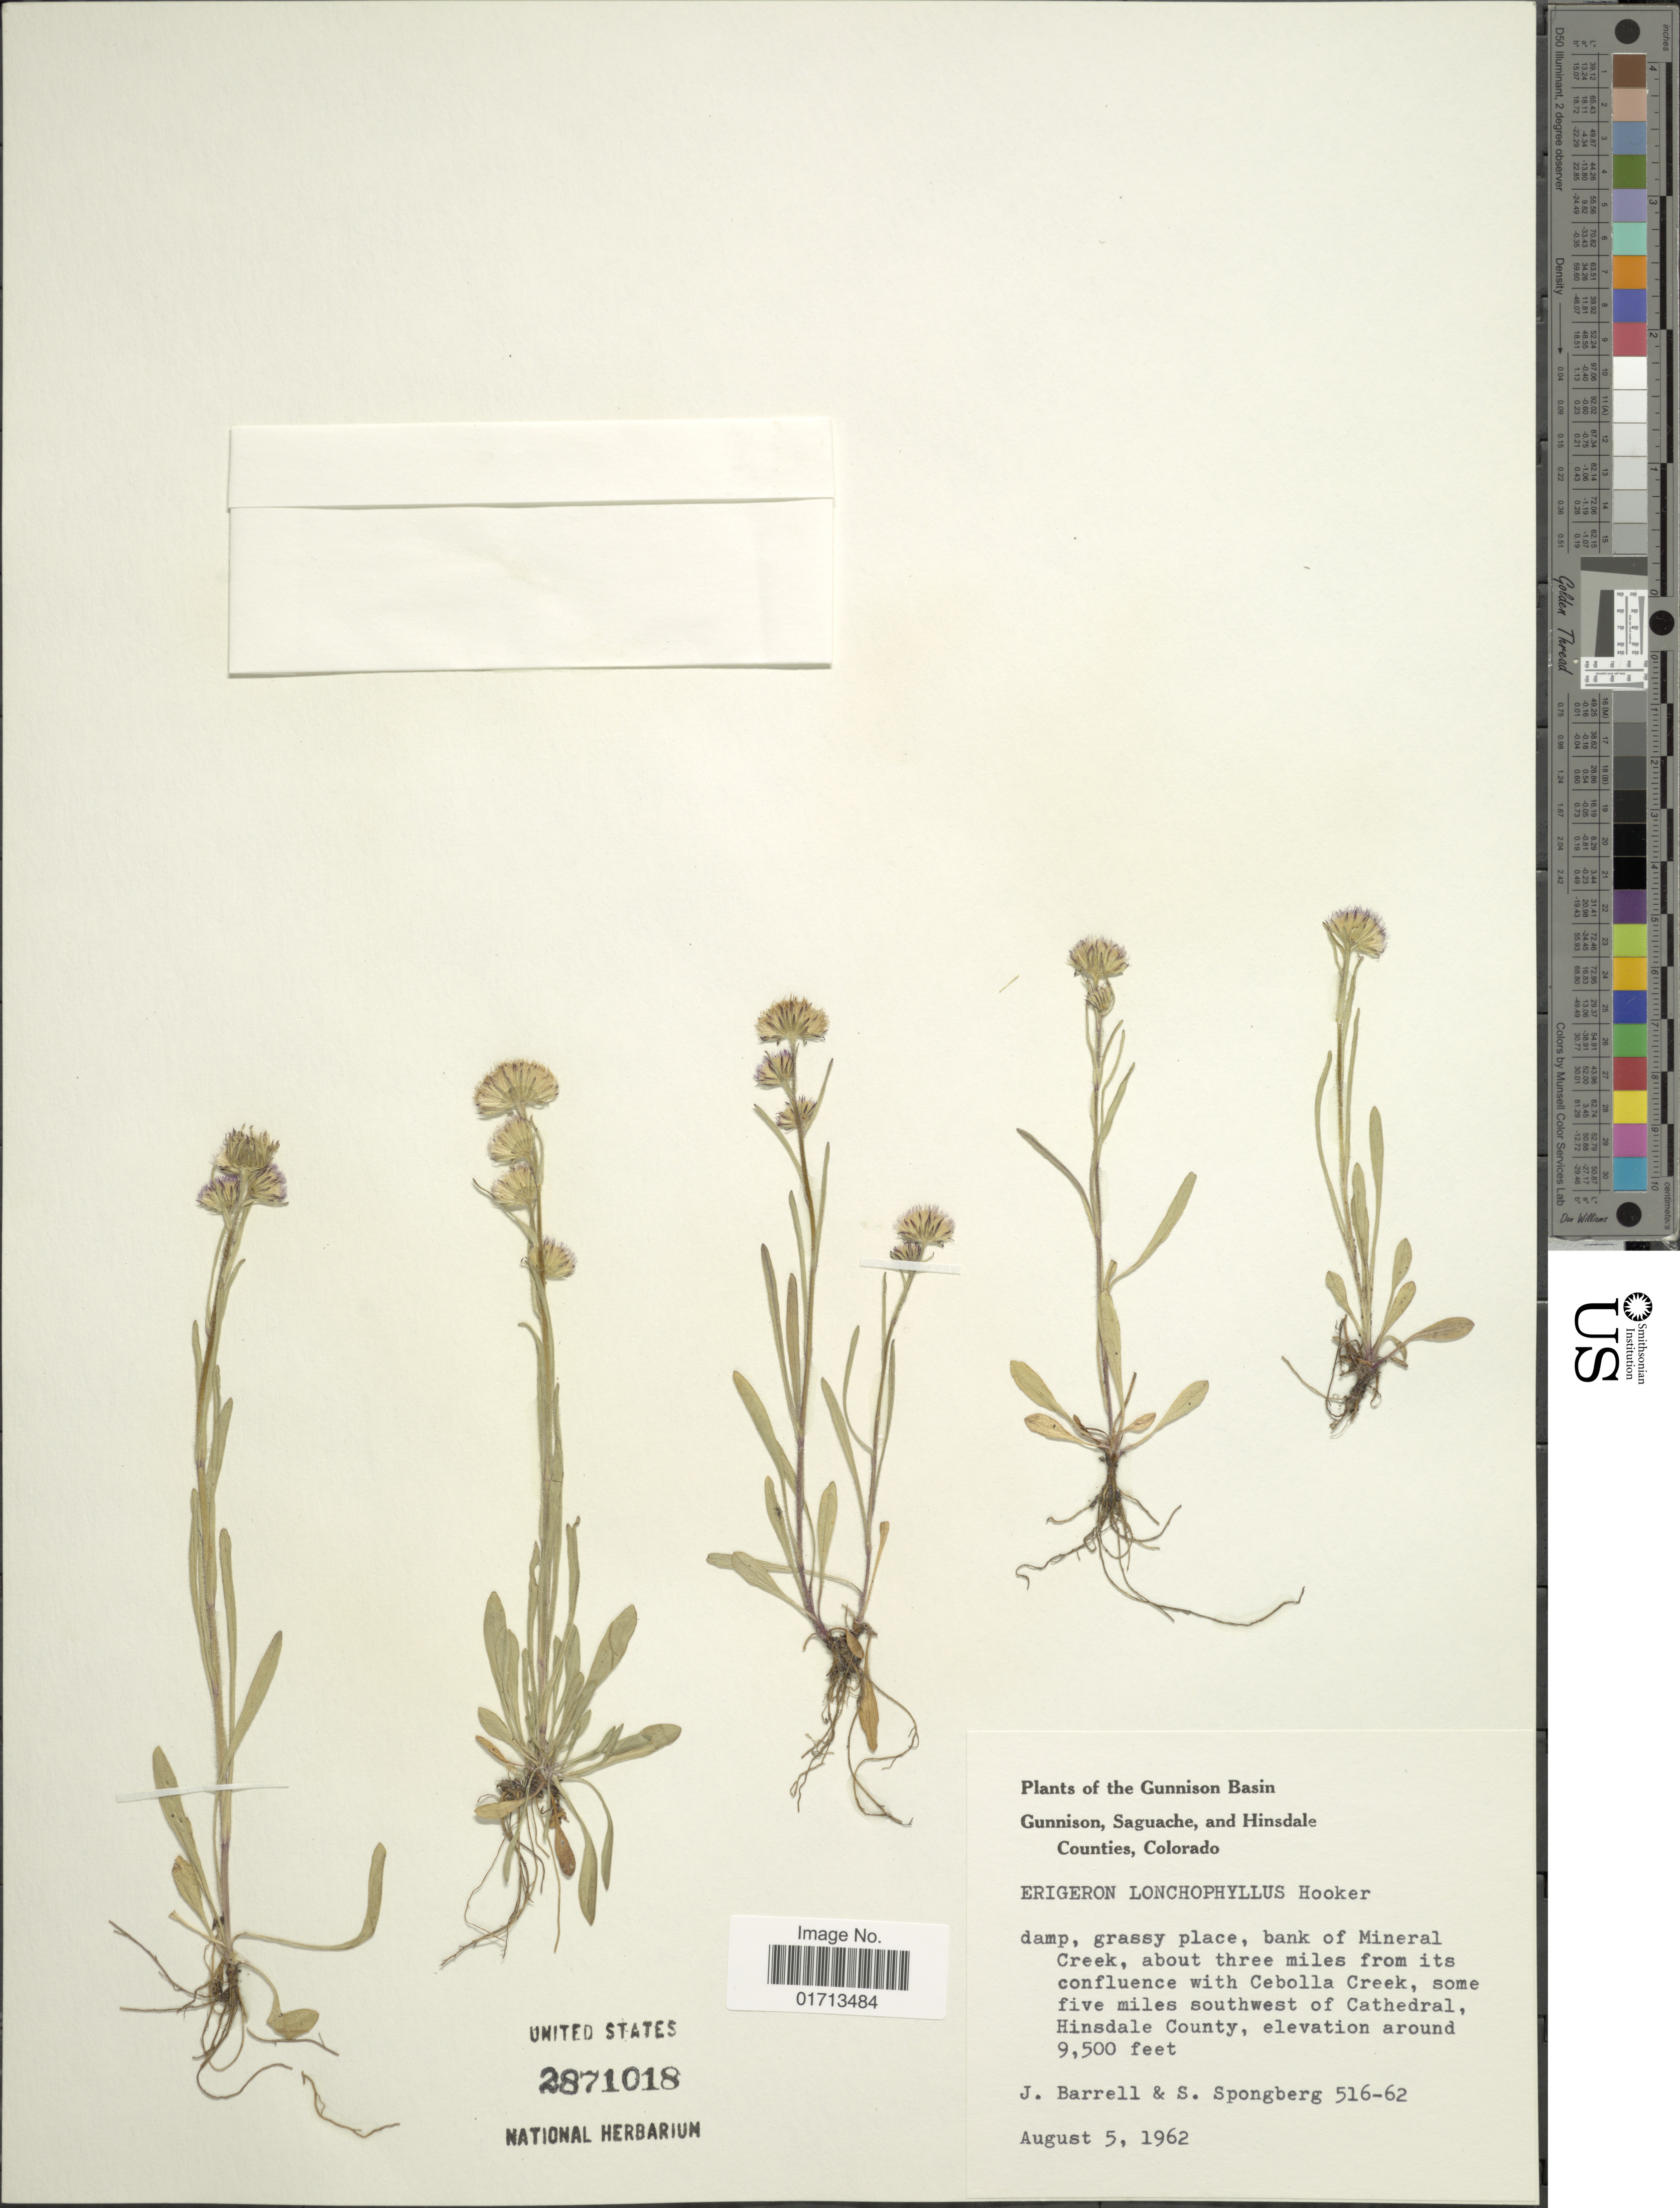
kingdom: Plantae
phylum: Tracheophyta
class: Magnoliopsida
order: Asterales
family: Asteraceae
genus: Erigeron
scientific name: Erigeron lonchophyllus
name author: Hook.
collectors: J. Barrell & S. A.Spongberg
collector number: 516-62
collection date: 1962-08-05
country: United States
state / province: Colorado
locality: Gunnison Basin. bank of Mineral Creek, about three miles from its confluence with Cebolla Creek, some five miles southwest of Cathedral, Hinsdale County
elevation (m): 2896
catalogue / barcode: US 2871018